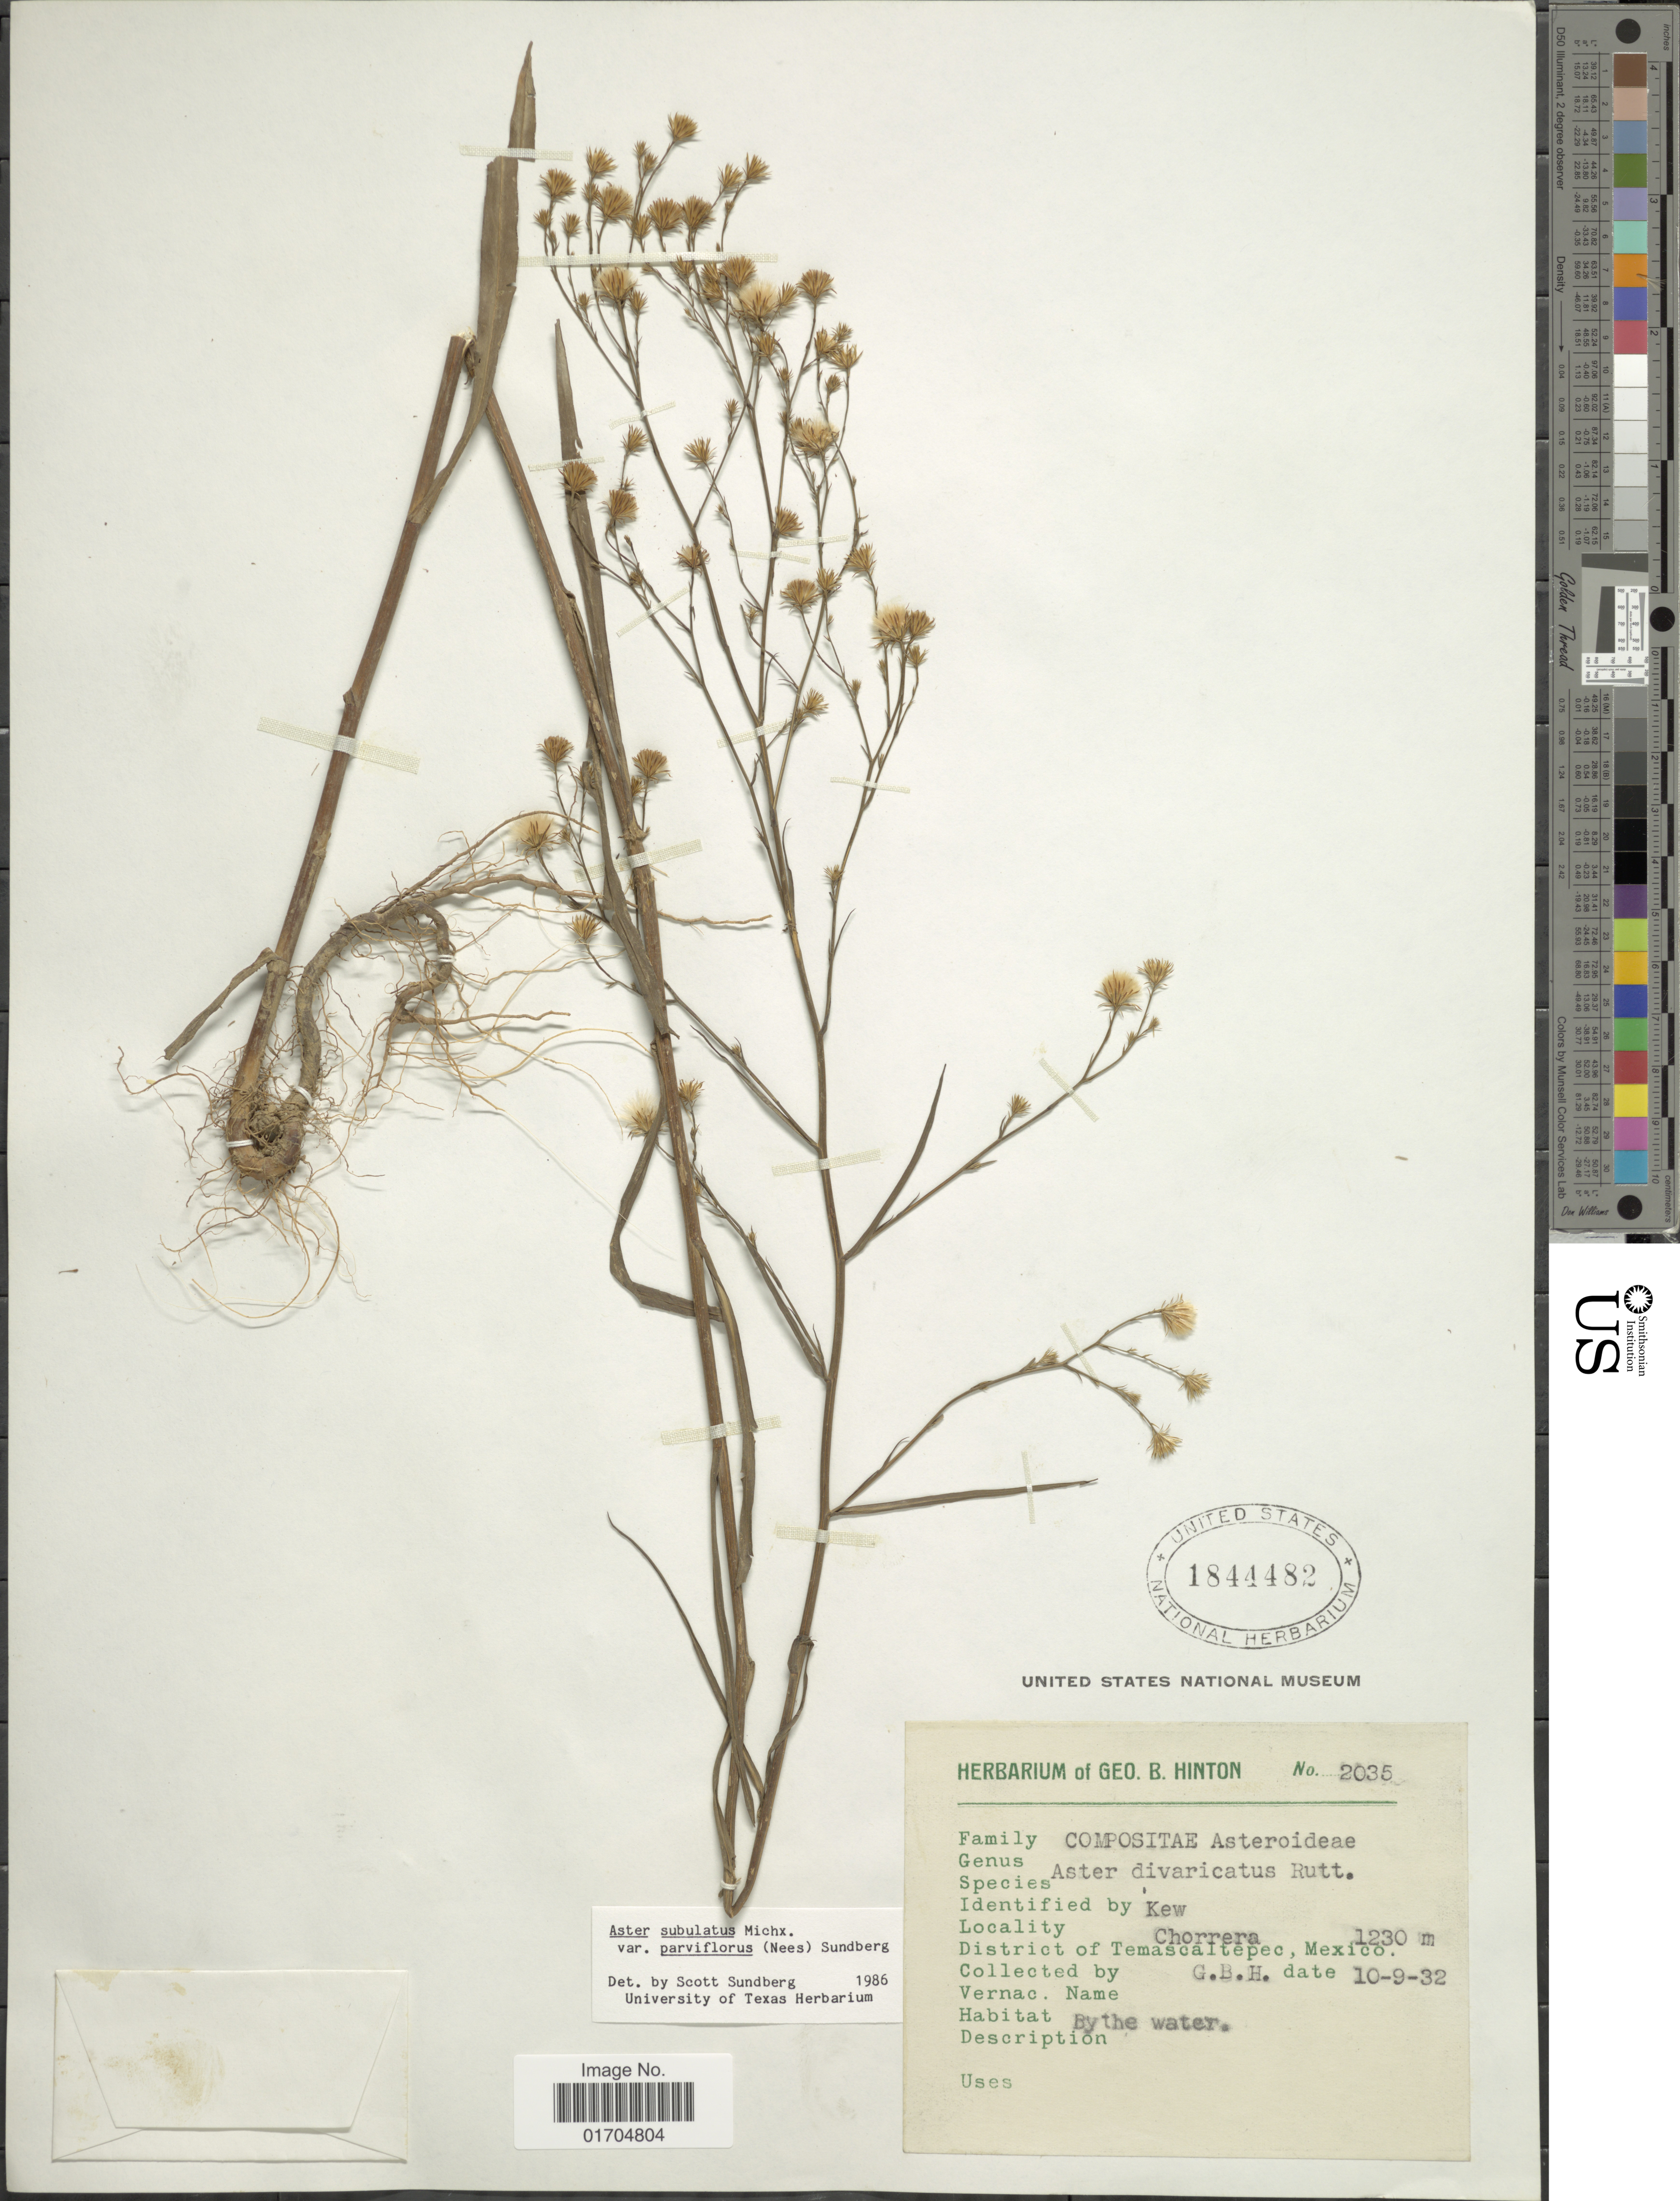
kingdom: Plantae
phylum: Tracheophyta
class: Magnoliopsida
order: Asterales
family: Asteraceae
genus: Symphyotrichum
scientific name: Symphyotrichum subulatum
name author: (Michx.) G.L. Nesom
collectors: G. B. Hinton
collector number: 2035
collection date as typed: Transcribed d/m/y: 9/10/32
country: Mexico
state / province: México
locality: Chorrera, District of Temascaltepec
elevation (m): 1230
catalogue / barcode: US 1844482